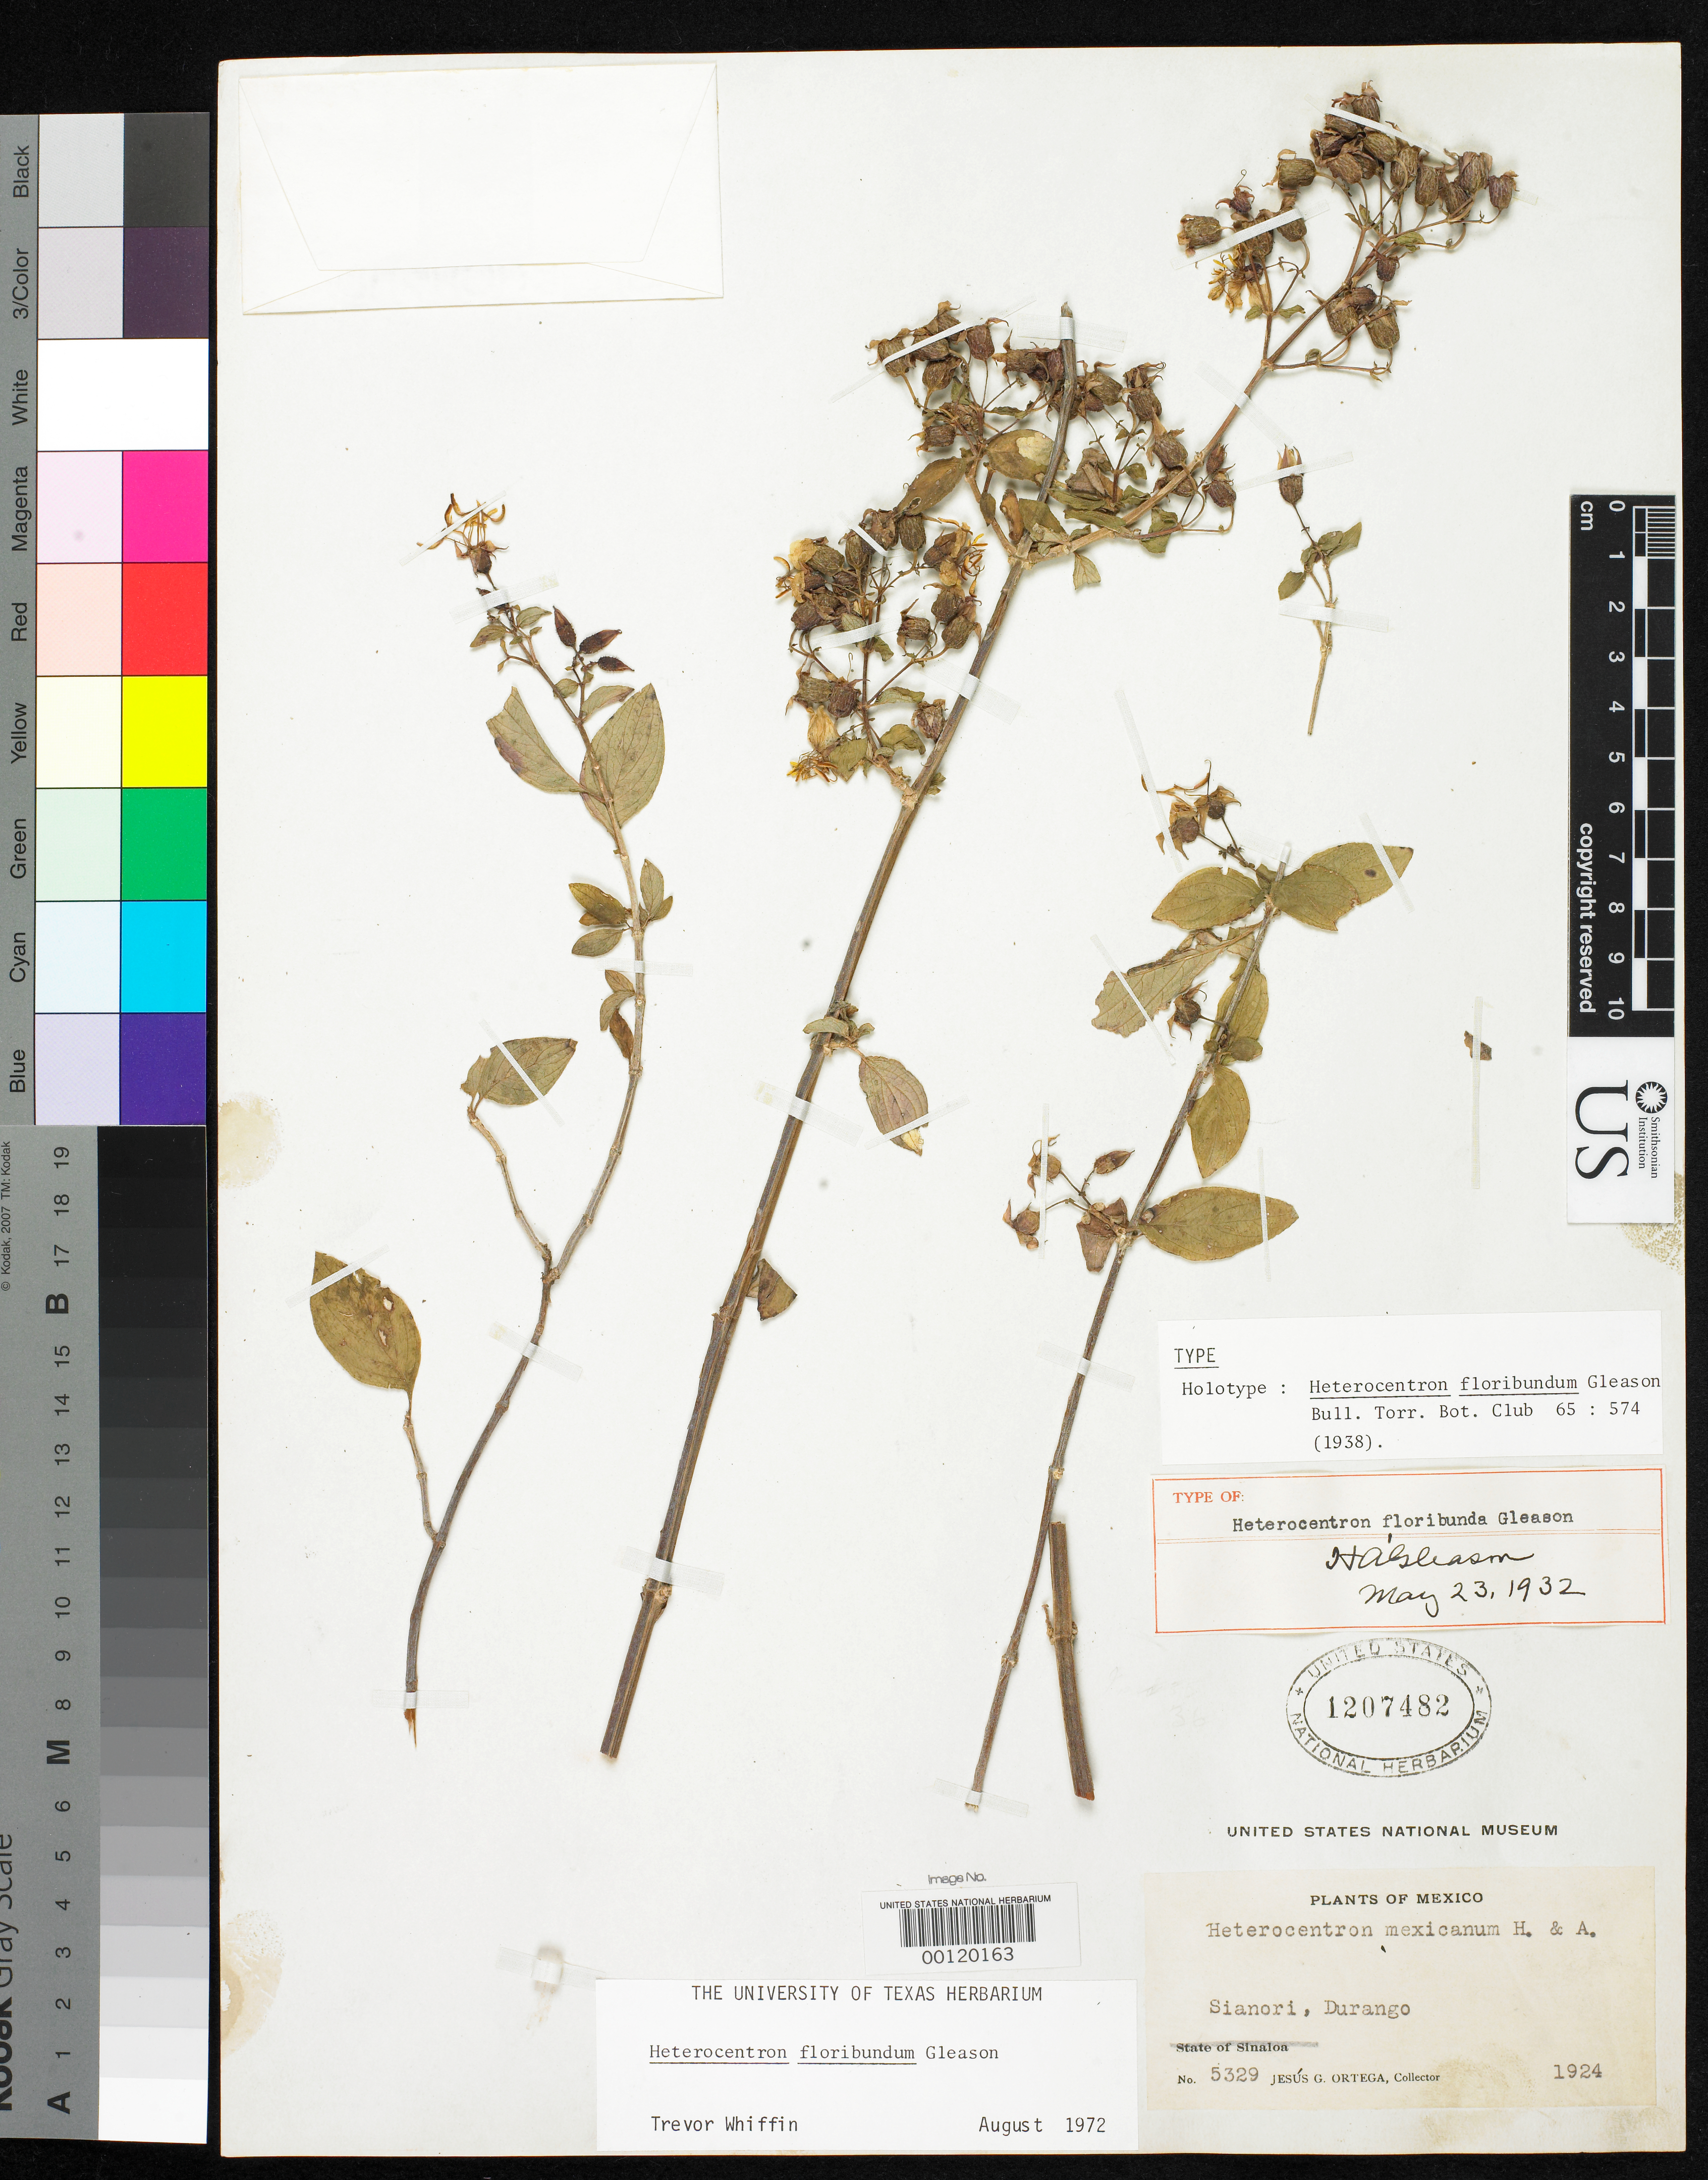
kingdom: Plantae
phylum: Tracheophyta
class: Magnoliopsida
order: Myrtales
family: Melastomataceae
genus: Heterocentron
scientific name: Heterocentron floribunda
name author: Gleason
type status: Holotype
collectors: J. Ortega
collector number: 5329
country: Mexico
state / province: Durango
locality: Sianori.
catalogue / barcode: US 1207482